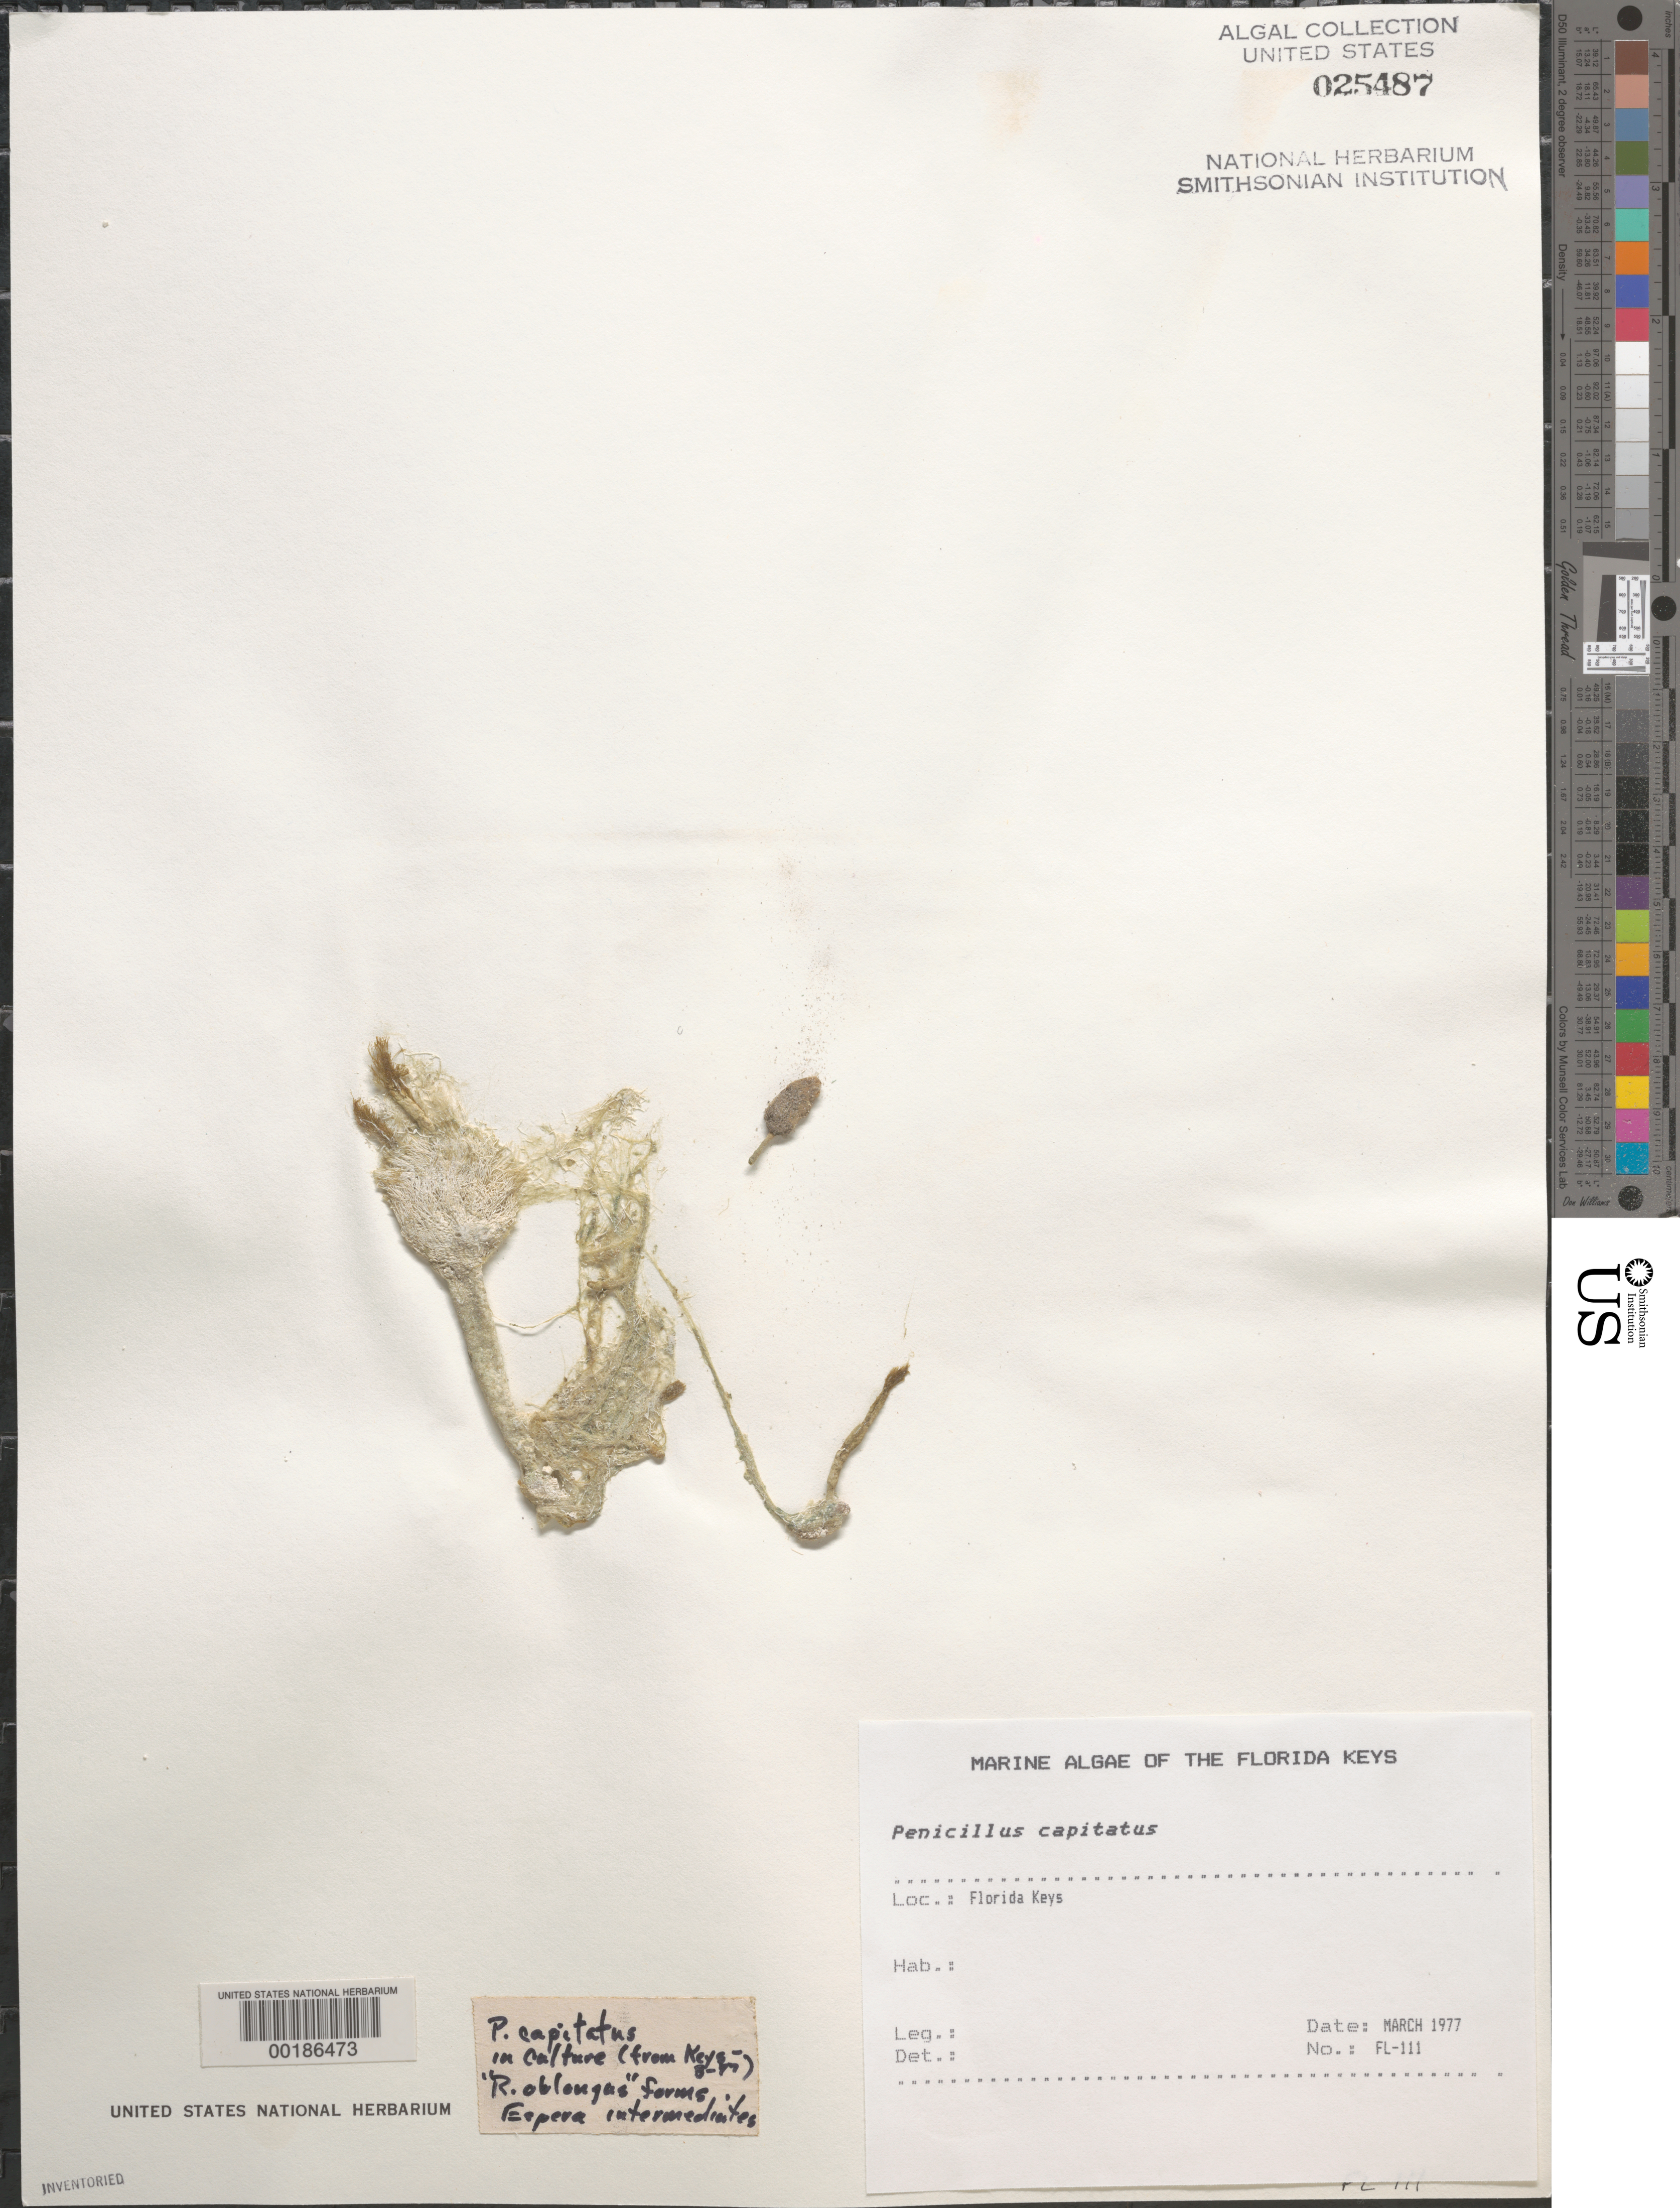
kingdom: Plantae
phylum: Chlorophyta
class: Ulvophyceae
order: Bryopsidales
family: Udoteaceae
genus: Penicillus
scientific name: Penicillus capitatus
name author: Lam.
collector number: FL-111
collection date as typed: Mar 1977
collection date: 1977-03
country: United States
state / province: Florida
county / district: Monroe County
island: Florida Keys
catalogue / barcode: US 25487